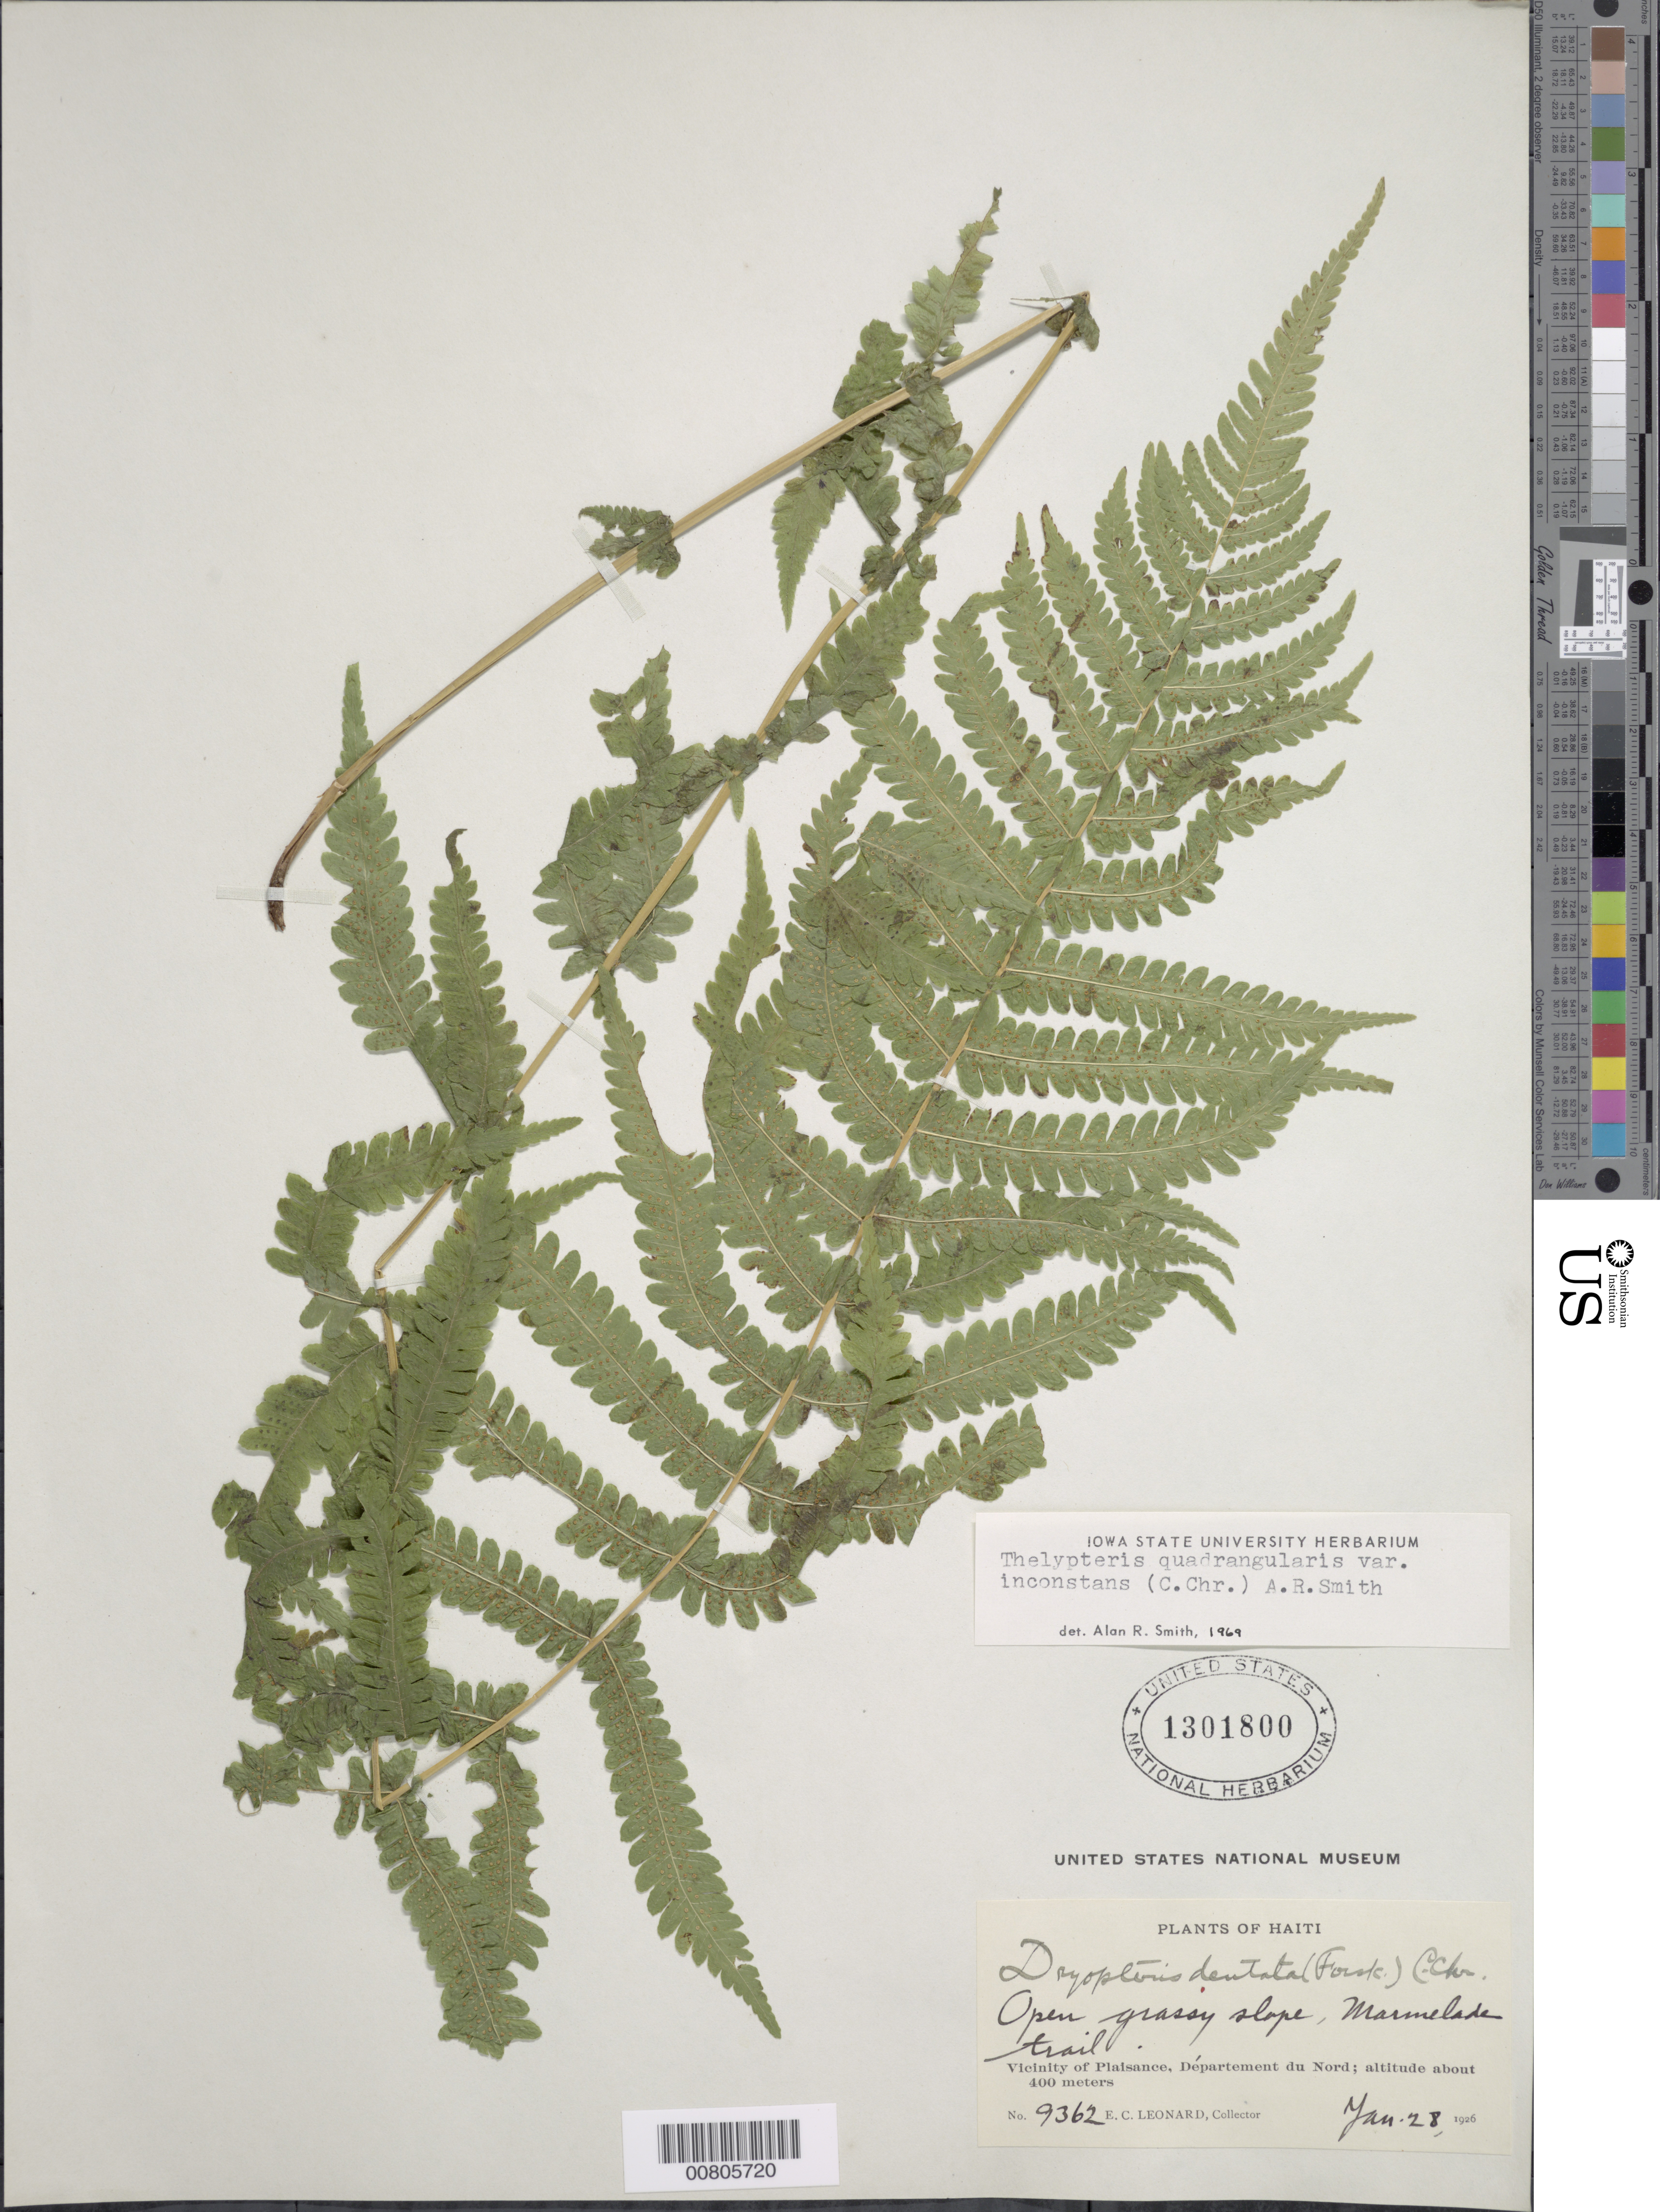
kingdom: Plantae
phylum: Tracheophyta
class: Polypodiopsida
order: Polypodiales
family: Thelypteridaceae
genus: Christella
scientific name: Christella hispidula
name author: (Decne.) Holttum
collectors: E. C. Leonard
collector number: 9362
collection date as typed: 28 Jan 1926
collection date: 1926-01-28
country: Haiti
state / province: Nord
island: Hispaniola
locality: Plaisance, vicinity, Marmelade trail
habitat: Open, grassy slope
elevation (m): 400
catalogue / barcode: US 1301800